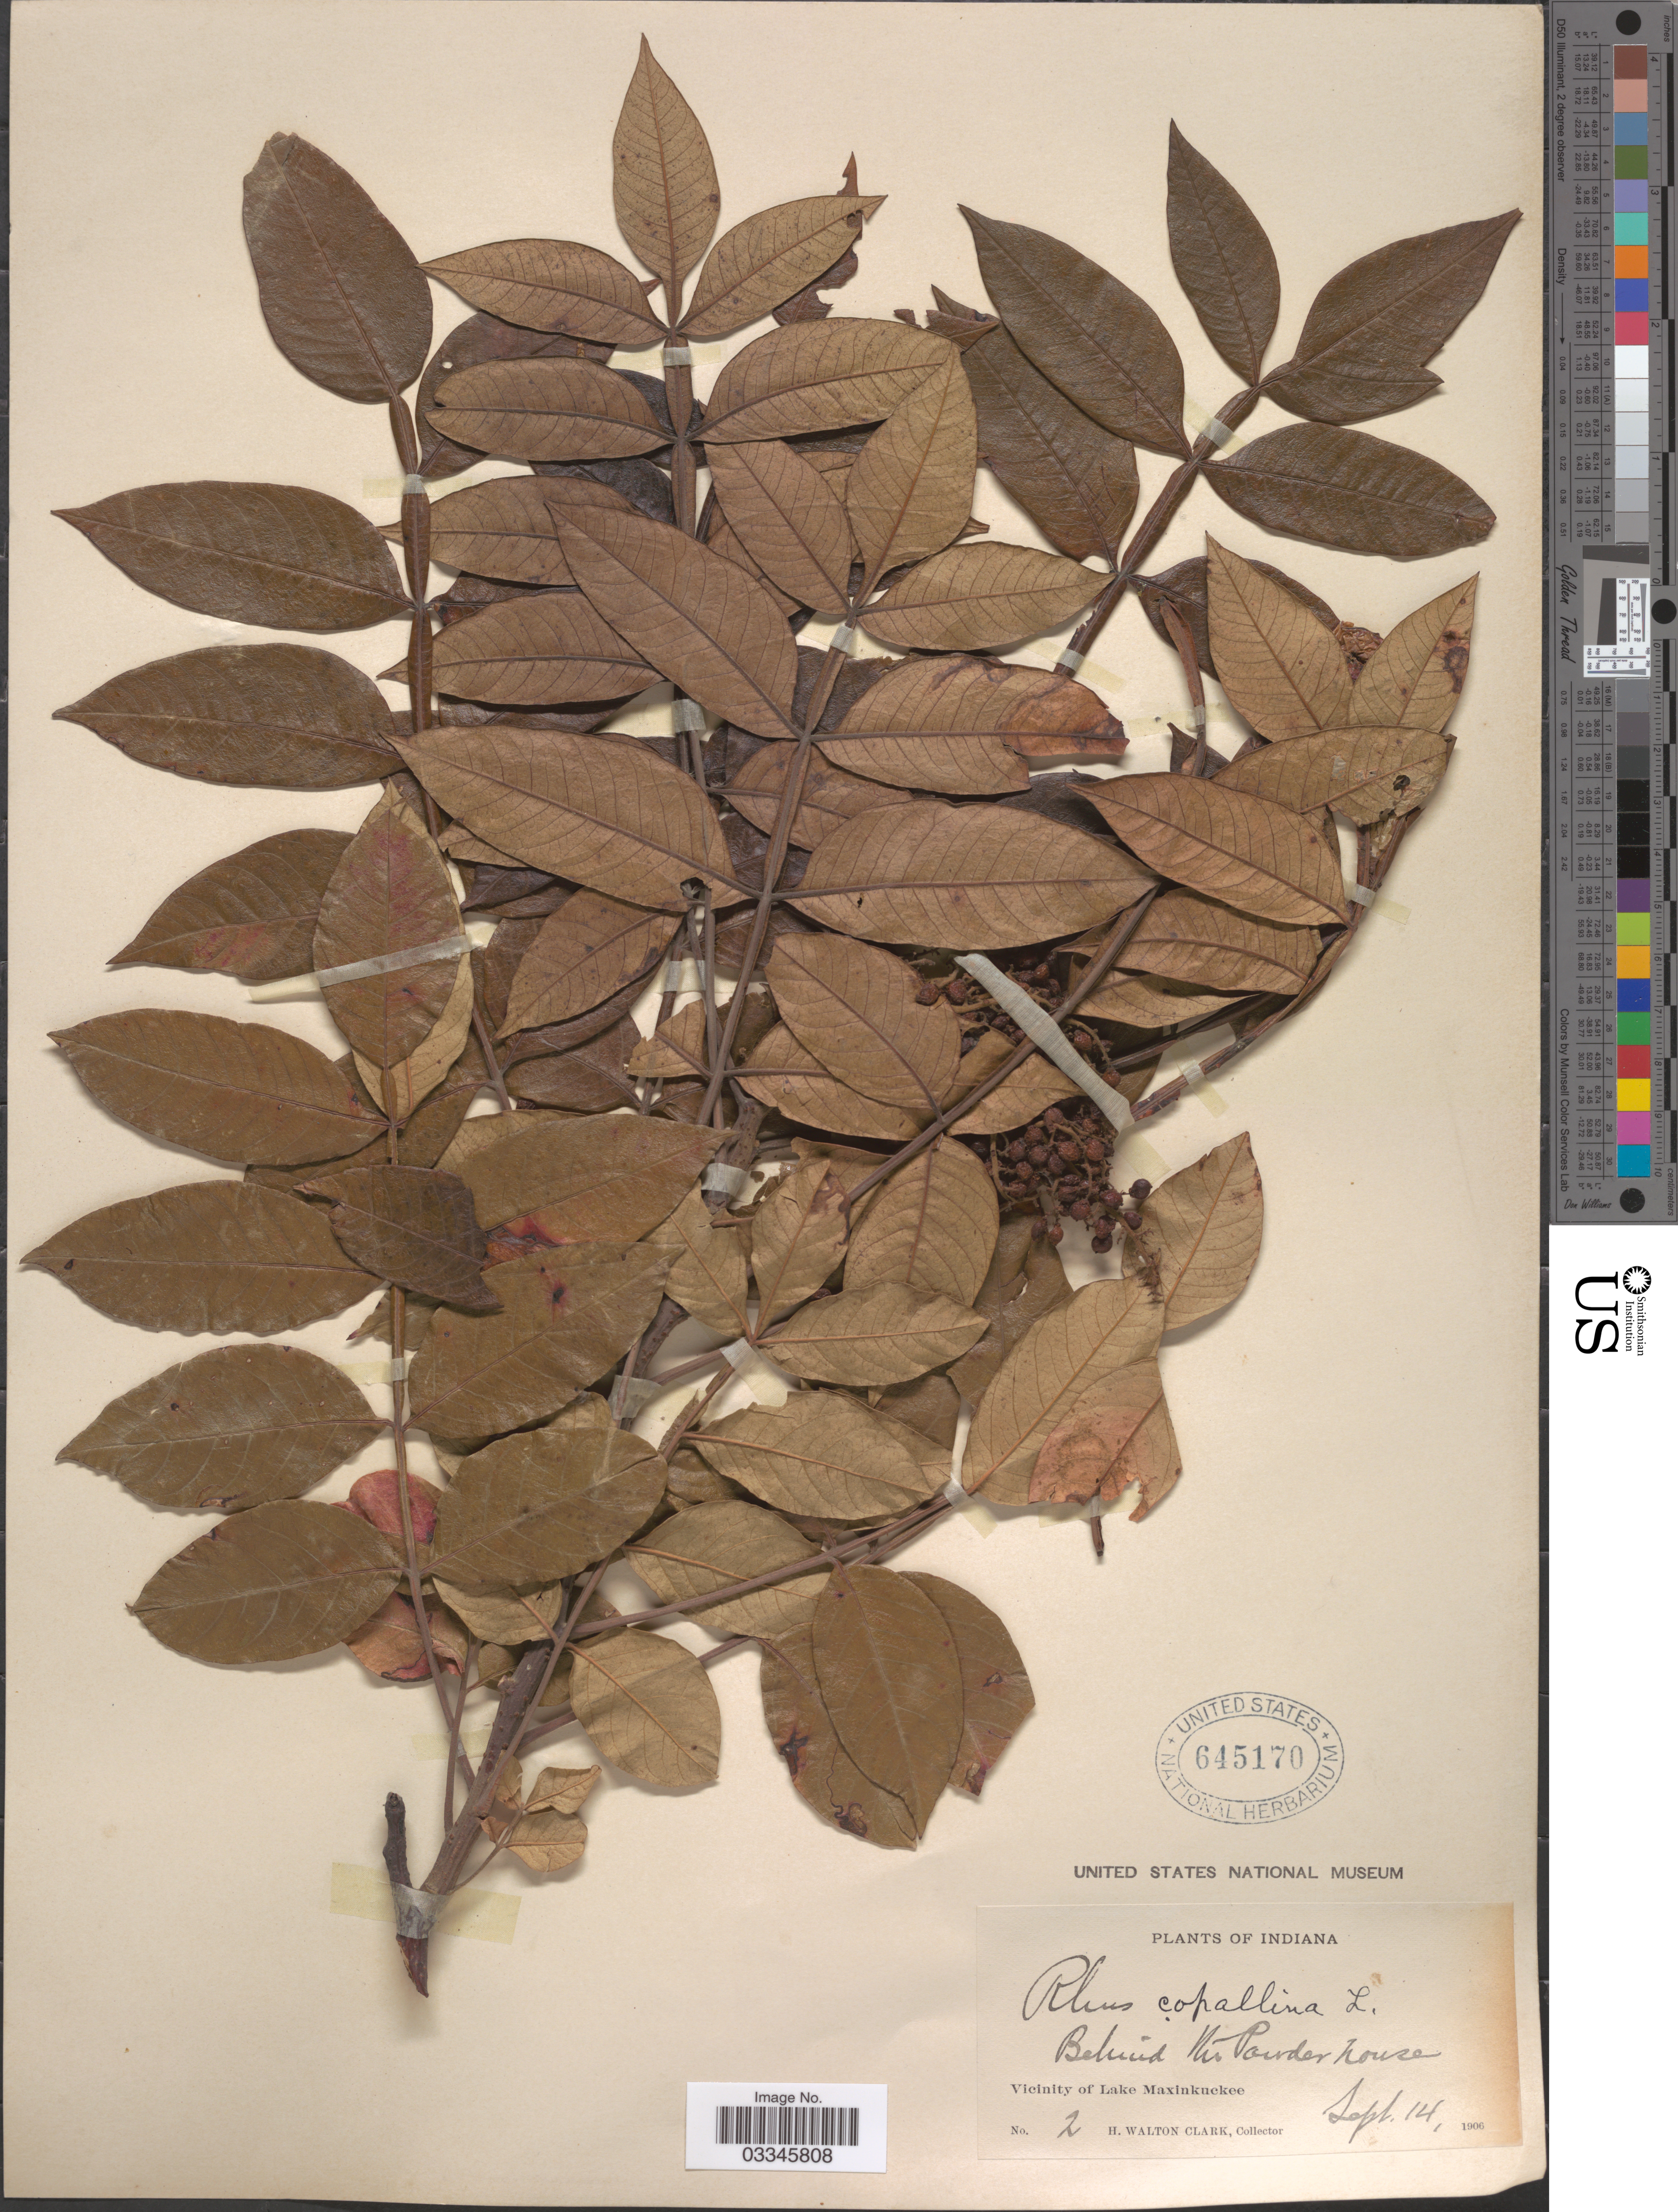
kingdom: Plantae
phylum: Tracheophyta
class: Magnoliopsida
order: Sapindales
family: Anacardiaceae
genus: Rhus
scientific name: Rhus copallinum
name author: L.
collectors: H. W. Clark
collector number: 2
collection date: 1906-09-14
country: United States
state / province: Indiana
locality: Behind the Powder house. Vicinity of Lake Maxinkuckee.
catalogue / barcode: US 645170